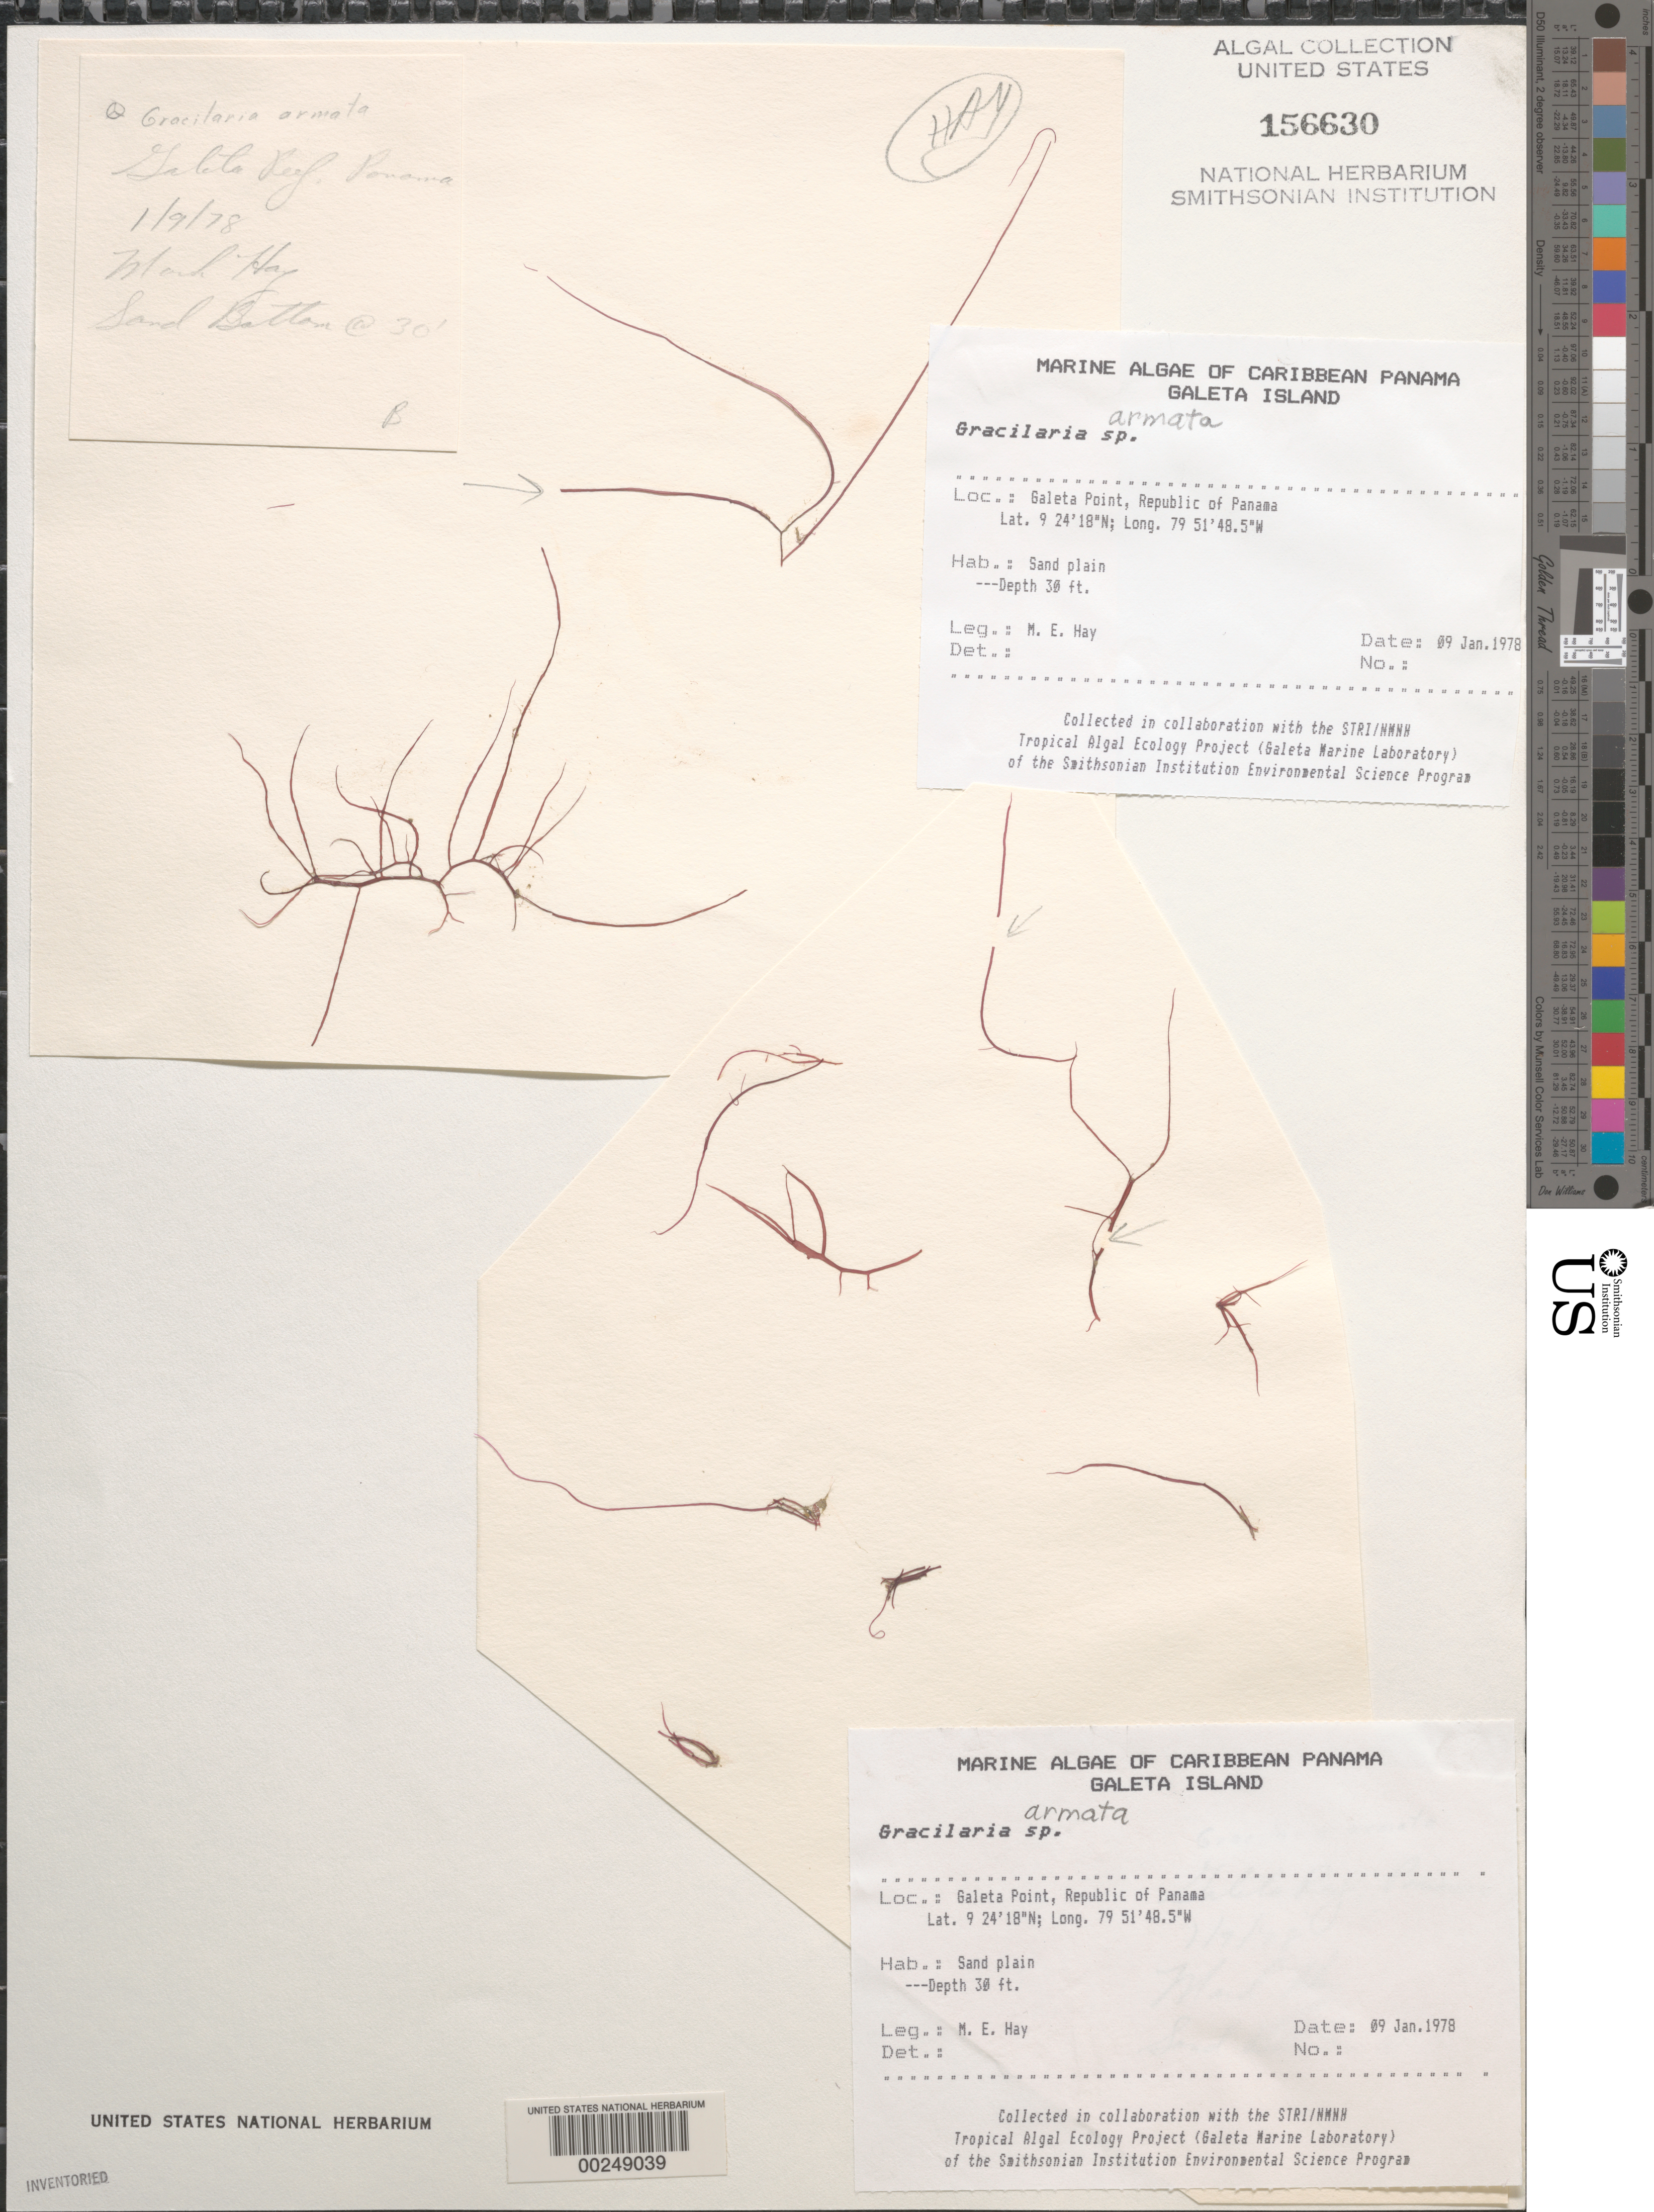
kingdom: Plantae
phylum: Rhodophyta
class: Florideophyceae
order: Gracilariales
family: Gracilariaceae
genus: Gracilaria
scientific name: Gracilaria armata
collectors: M. E. Hay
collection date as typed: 09 Jan 1978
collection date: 1978-01-09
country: Panama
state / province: Colón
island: Galeta Island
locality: Galeta Point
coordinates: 9 24' 18" N, 79 51' 48.5" W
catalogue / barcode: US 156630